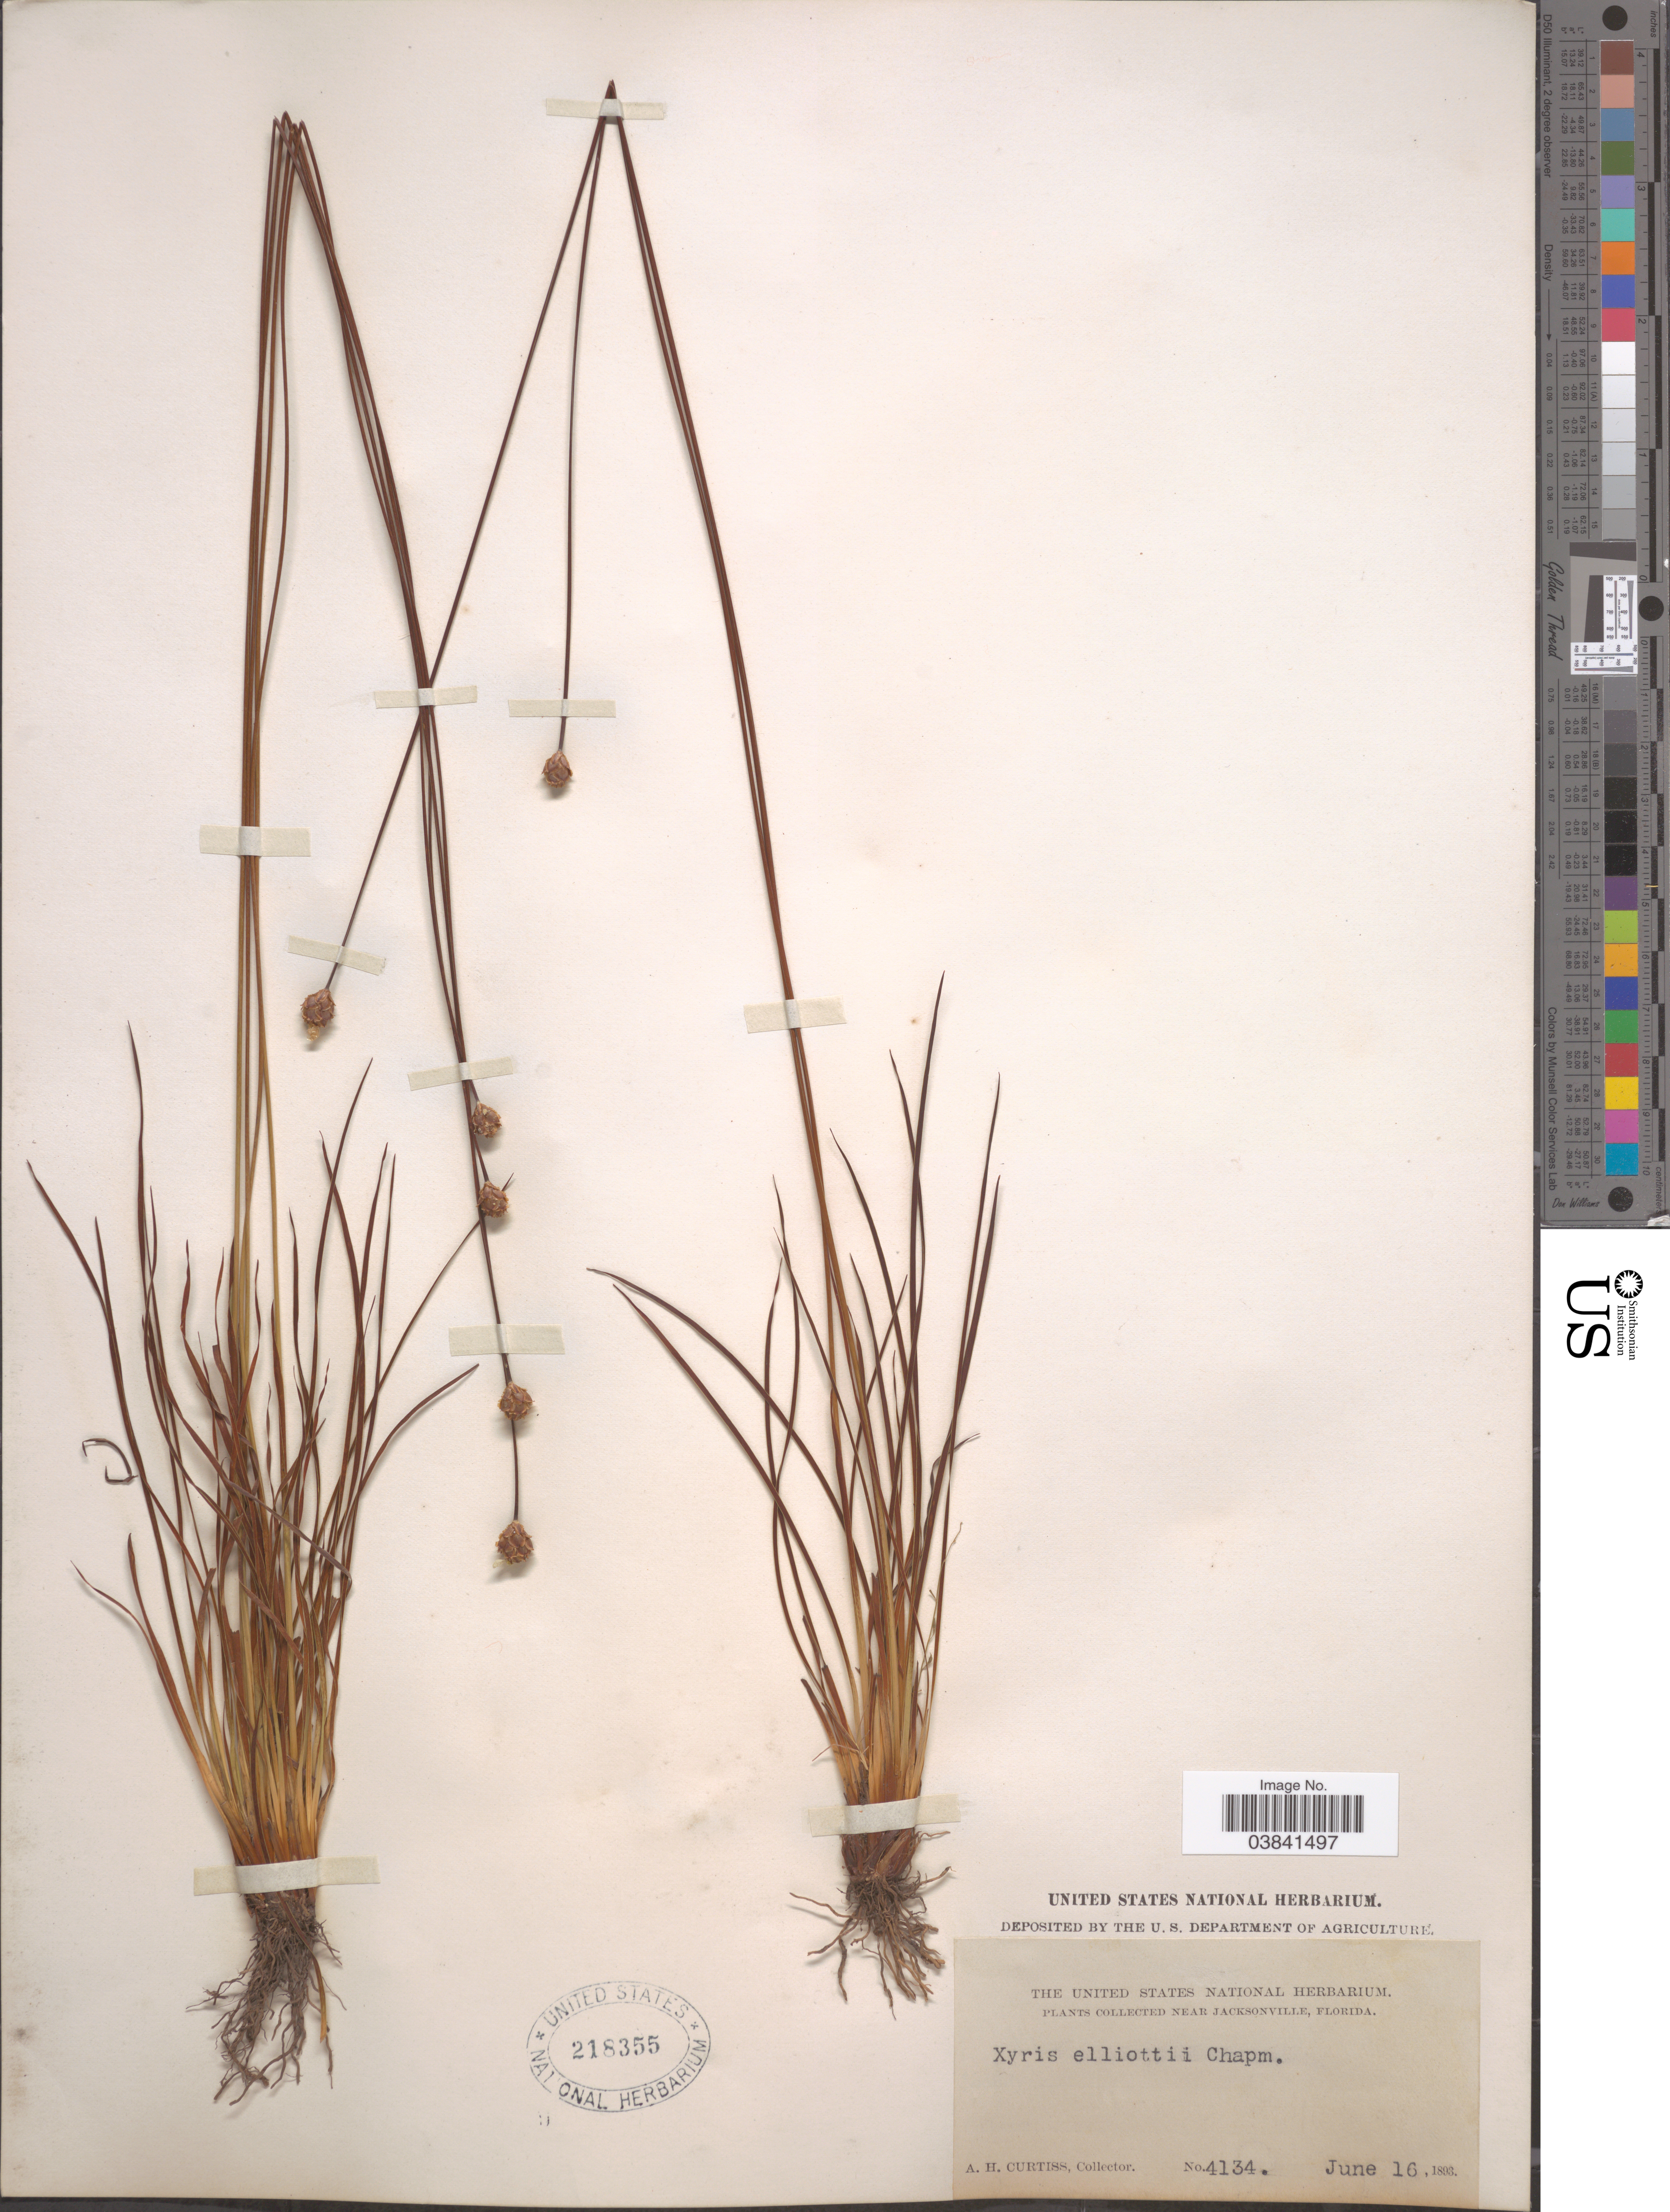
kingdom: Plantae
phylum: Tracheophyta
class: Liliopsida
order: Poales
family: Xyridaceae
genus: Xyris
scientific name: Xyris elliottii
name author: Chapm.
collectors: A. H. Curtiss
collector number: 4134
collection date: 1893-06-16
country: United States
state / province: Florida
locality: Near Jacksonville.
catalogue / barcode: US 218355